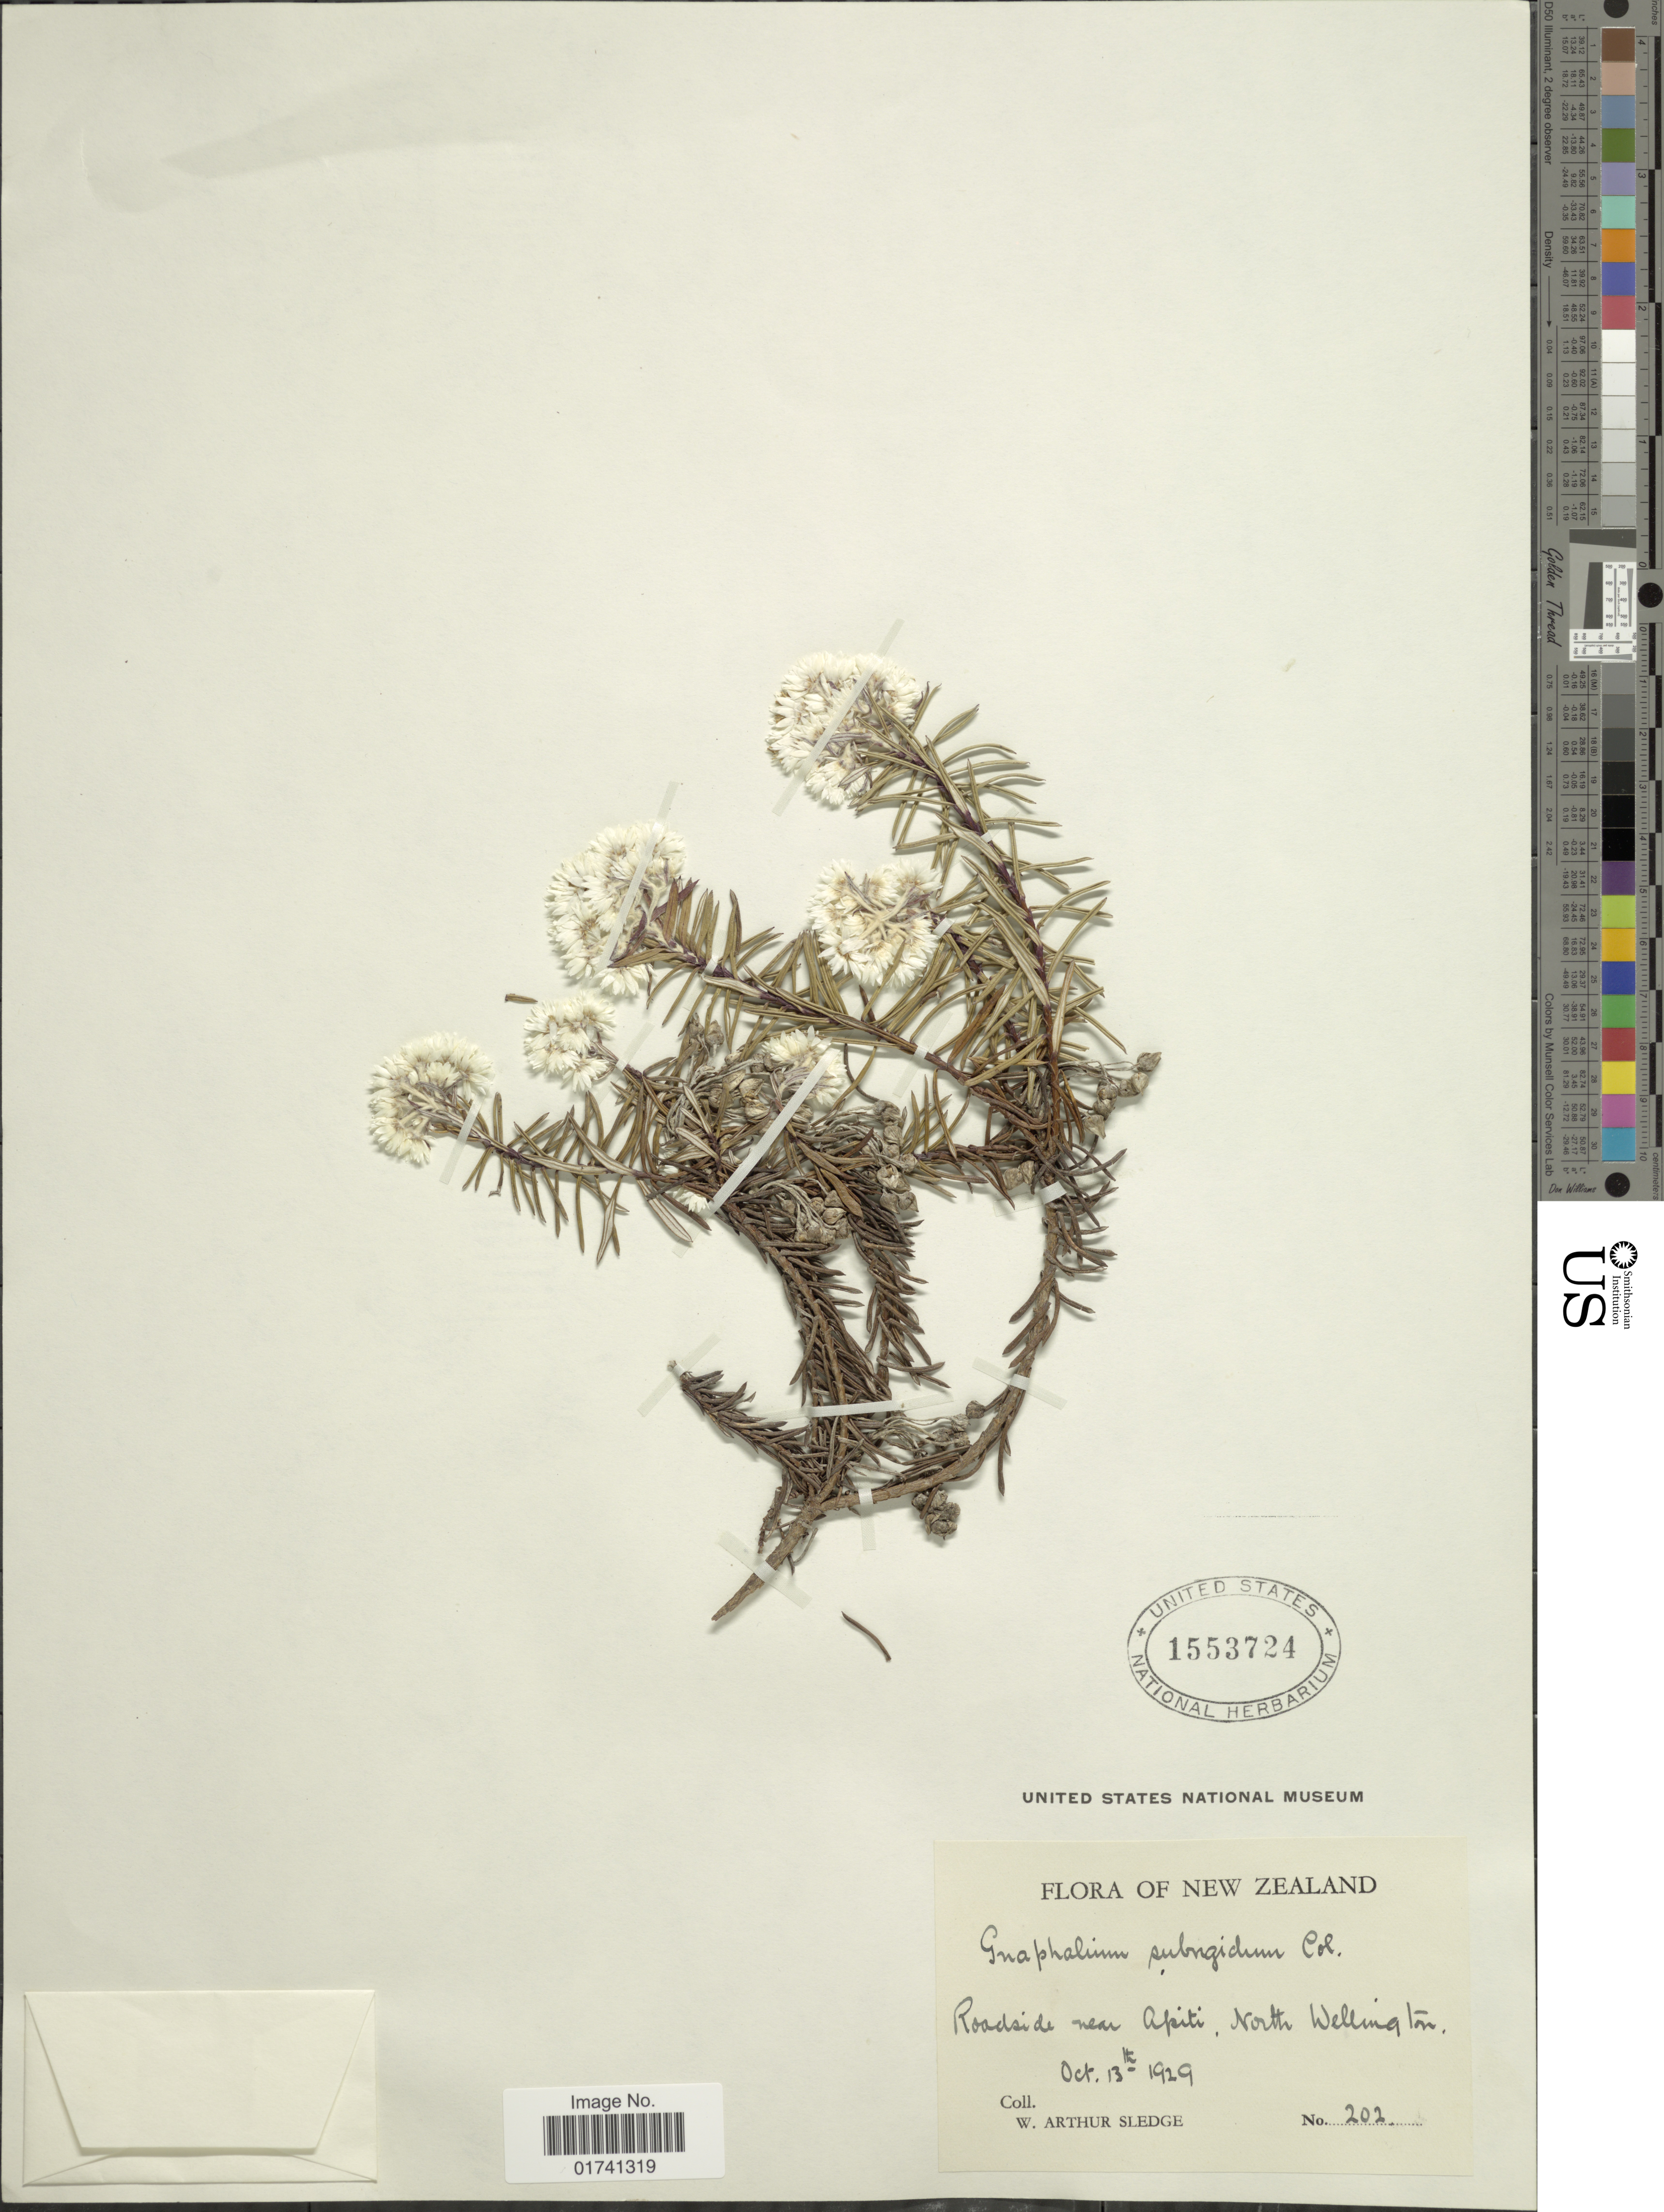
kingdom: Plantae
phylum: Tracheophyta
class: Magnoliopsida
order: Asterales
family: Asteraceae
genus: Anaphalioides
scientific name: Anaphalioides subrigida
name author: (Colenso) Anderb.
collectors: W. A. Sledge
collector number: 202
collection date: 1929-10-13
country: New Zealand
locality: Roadside near Apiti, North Wellington.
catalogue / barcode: US 1553724